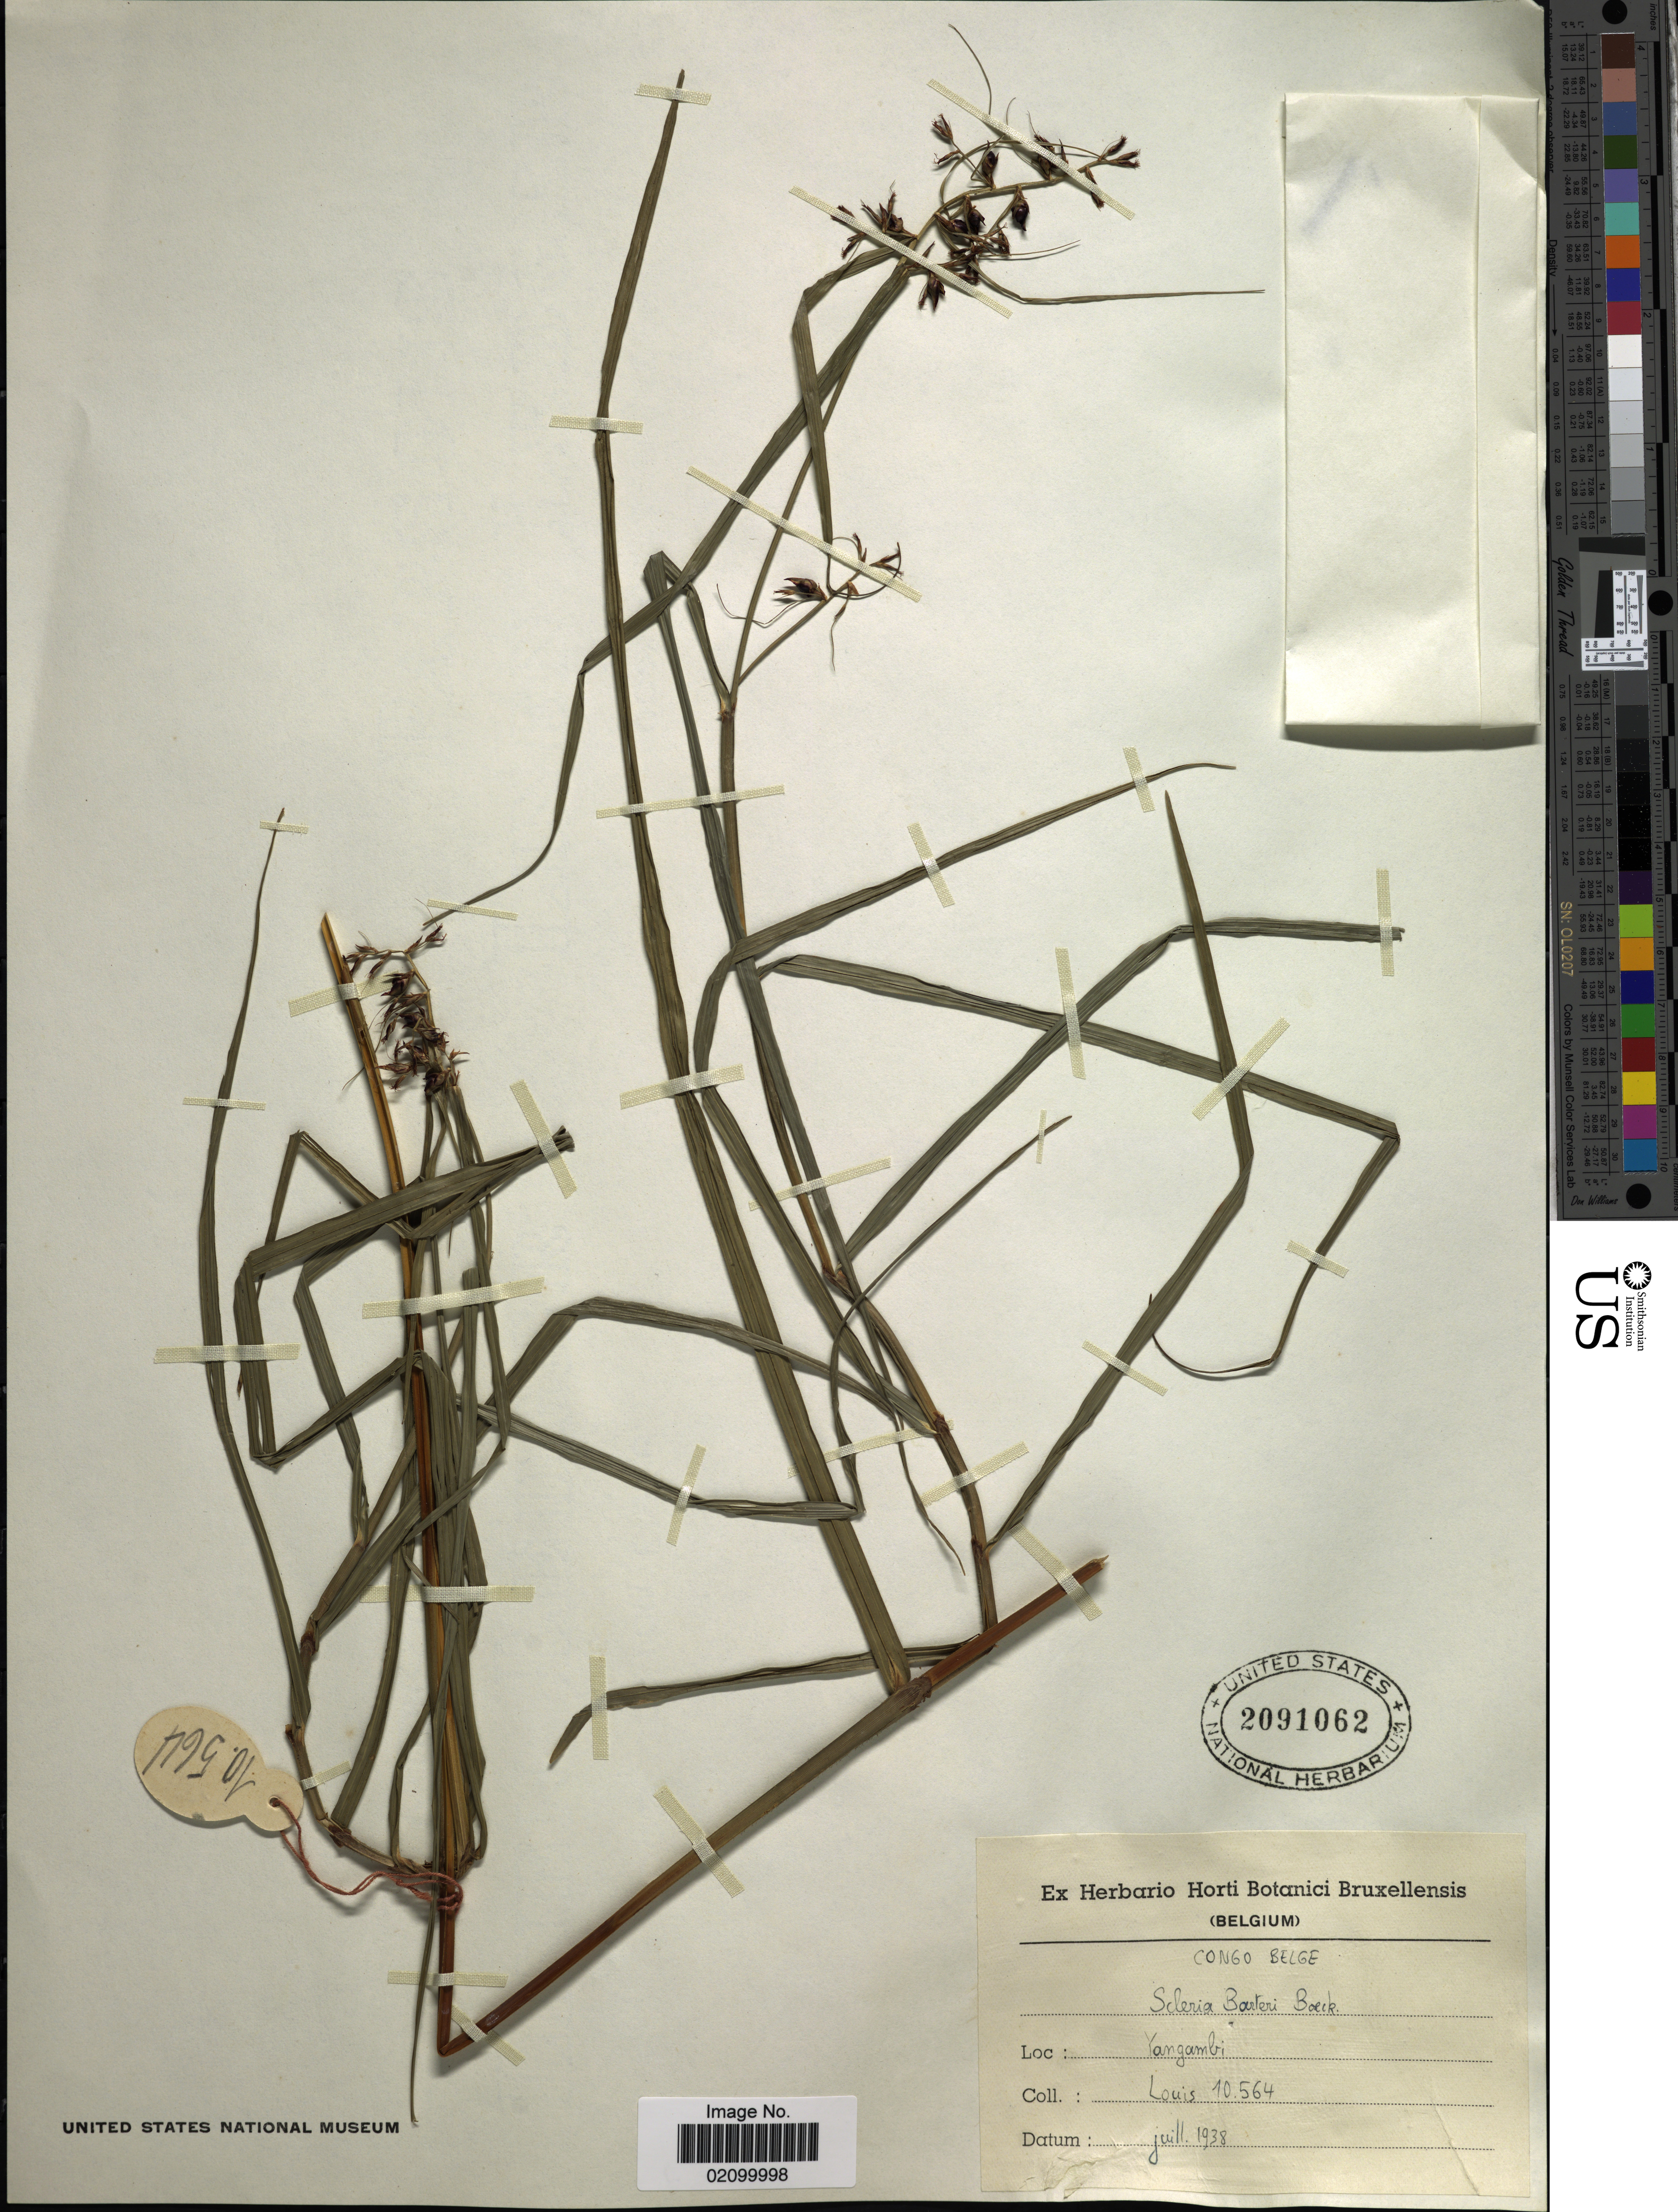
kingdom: Plantae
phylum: Tracheophyta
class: Liliopsida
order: Poales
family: Cyperaceae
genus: Scleria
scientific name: Scleria boivinii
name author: Steud.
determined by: Strong, Mark T., (BOT), Smithsonian Institution - National Museum of Natural History (UNITED STATES)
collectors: -. Louis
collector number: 10564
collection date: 1938-07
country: Congo, Democratic Republic of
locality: Congo Belge, Yangambi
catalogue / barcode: US 2091062